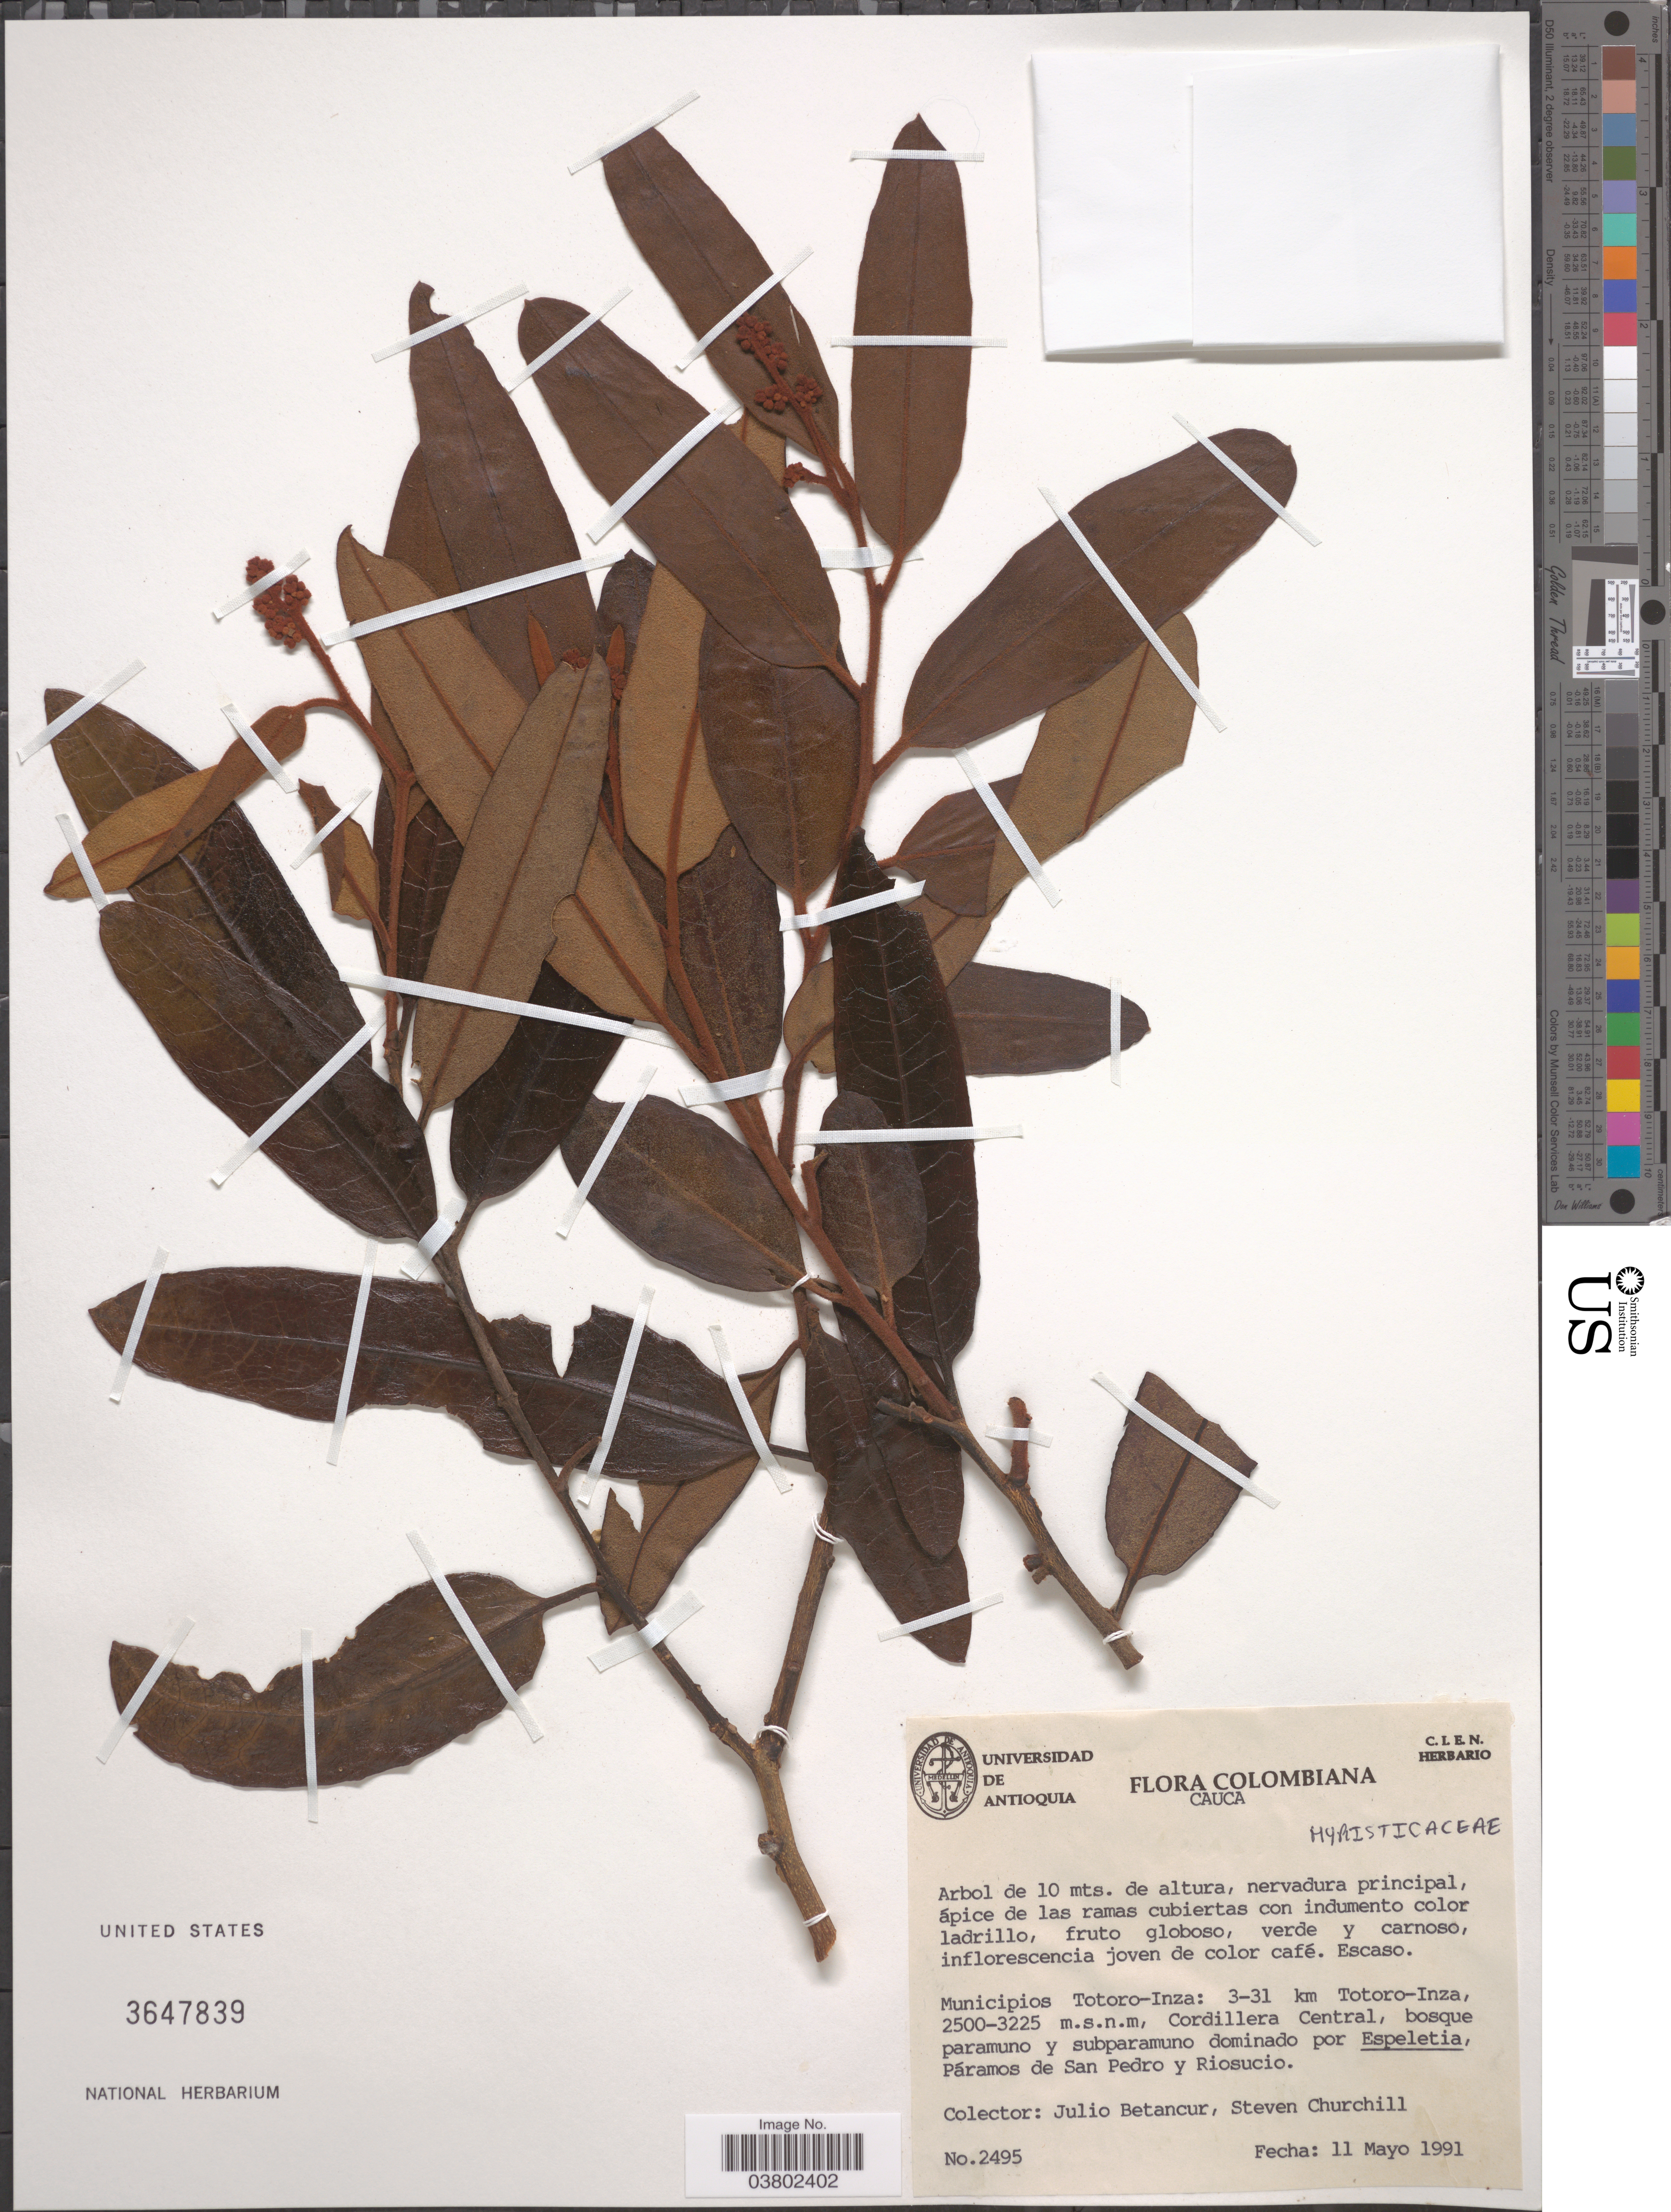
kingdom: Plantae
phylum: Tracheophyta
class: Magnoliopsida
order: Magnoliales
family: Myristicaceae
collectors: J. Betancur & S. Churchill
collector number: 2495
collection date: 1991-05-11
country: Colombia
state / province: Cauca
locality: Municipios Totoro-Inza: 3-31 km Totoro-Inza, Cordillera Central, Páramos de San Pedro y Riosucio.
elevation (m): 2500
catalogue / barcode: US 3647839